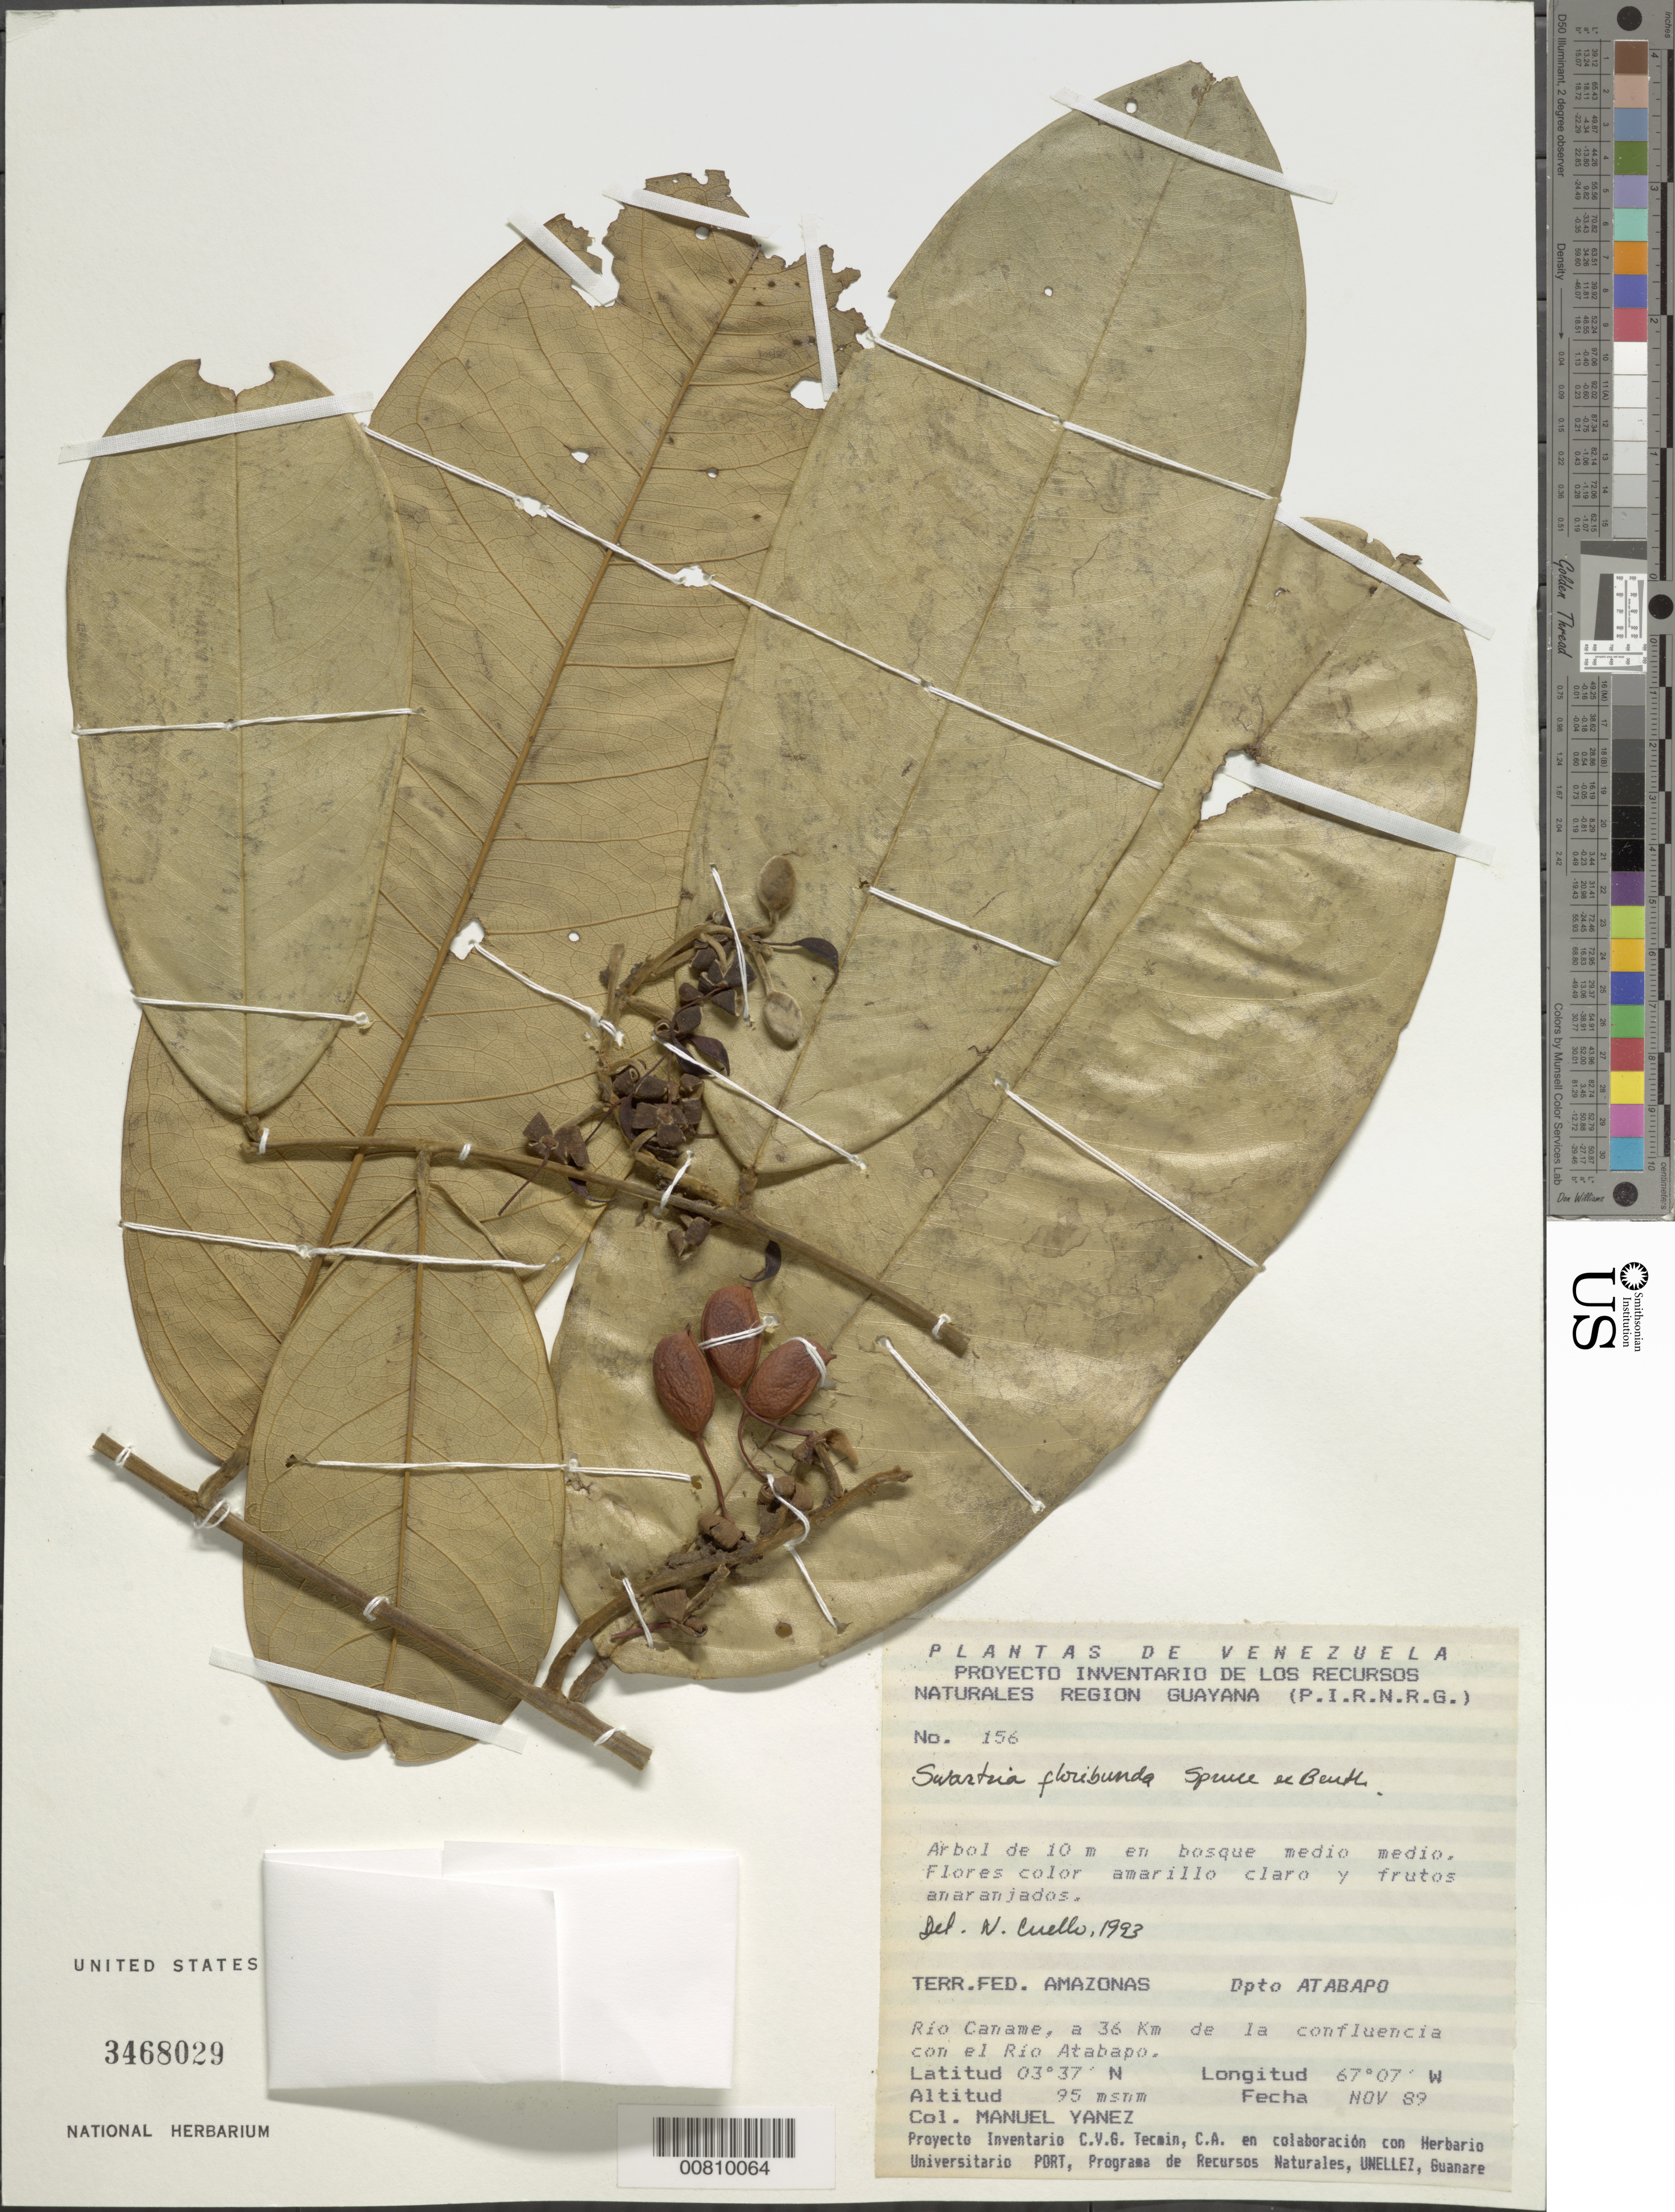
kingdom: Plantae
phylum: Tracheophyta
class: Magnoliopsida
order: Fabales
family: Fabaceae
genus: Swartzia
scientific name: Swartzia floribunda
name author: Spruce ex Benth.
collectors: M. Yanez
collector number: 156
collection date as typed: Nov 1989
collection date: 1989-11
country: Venezuela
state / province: Amazonas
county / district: Atabapo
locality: Rio Caname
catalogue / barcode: US 3468029